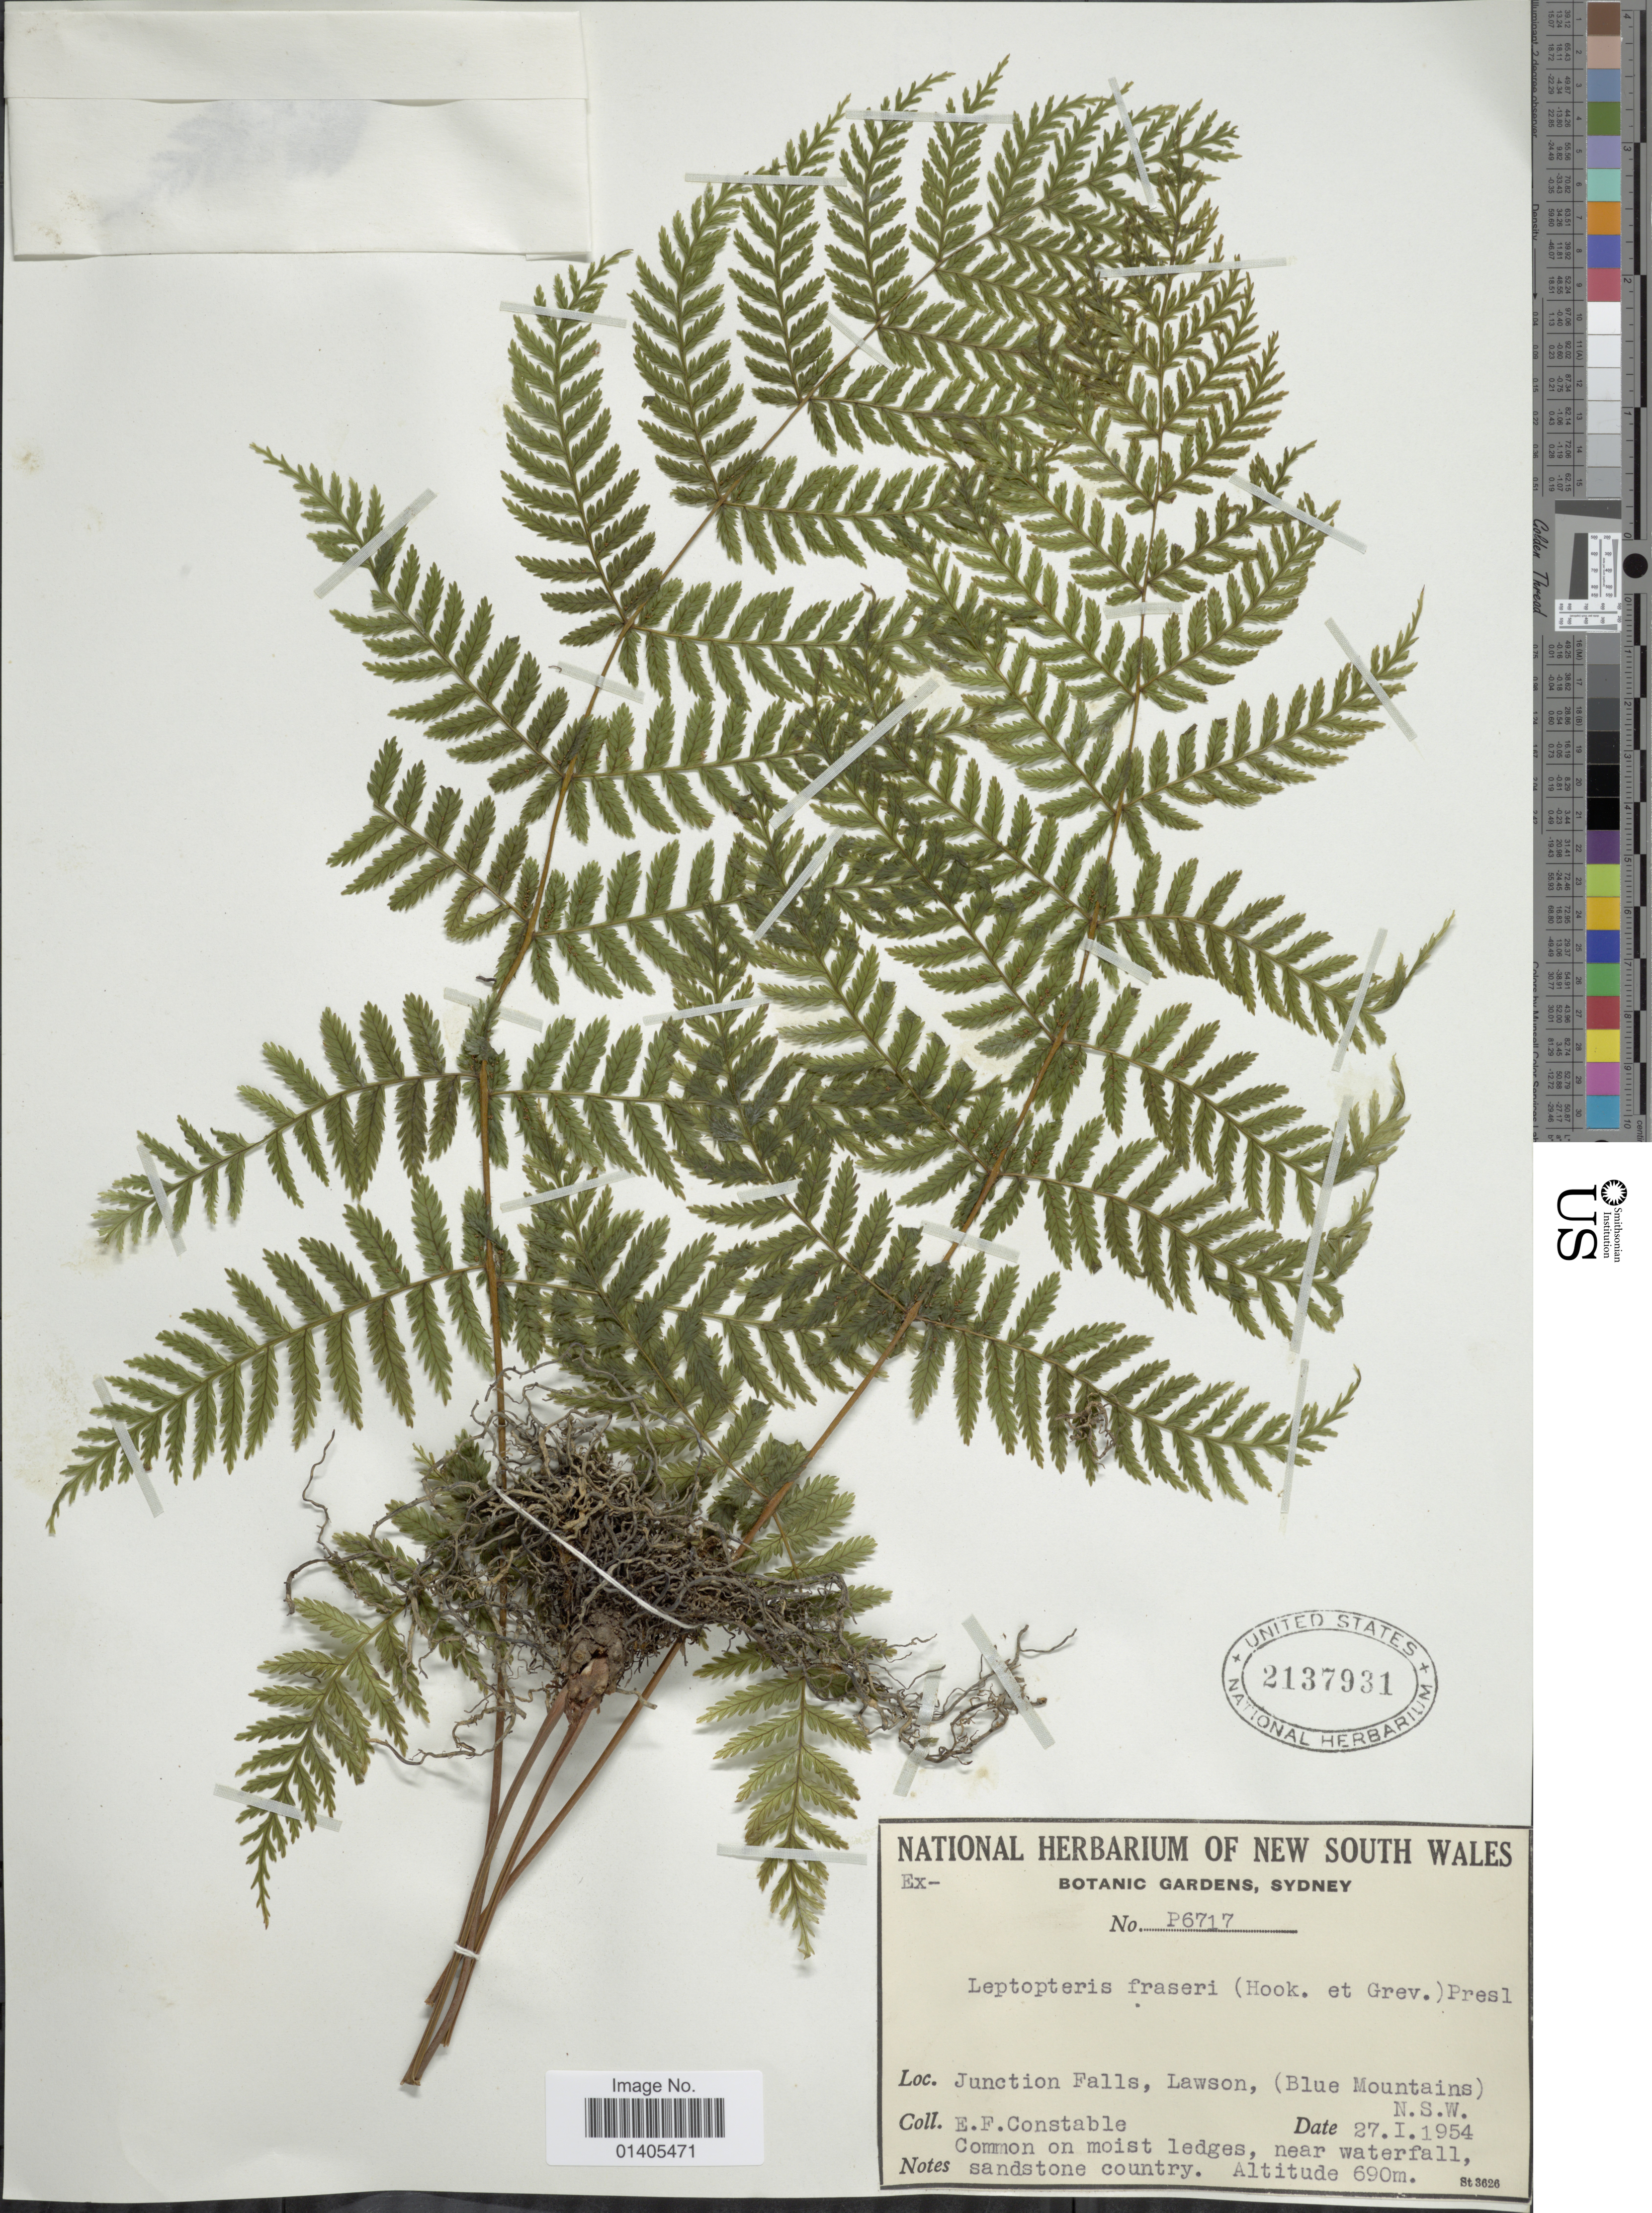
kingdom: Plantae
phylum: Tracheophyta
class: Polypodiopsida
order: Osmundales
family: Osmundaceae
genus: Leptopteris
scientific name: Leptopteris fraseri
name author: (Hook. & Grev.) C. Presl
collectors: E. F. Constable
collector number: P6717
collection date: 1954-01-27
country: Australia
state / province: New South Wales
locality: Junction Falls, Lawson, (Blue Mountains)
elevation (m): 690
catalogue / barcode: US 2137931